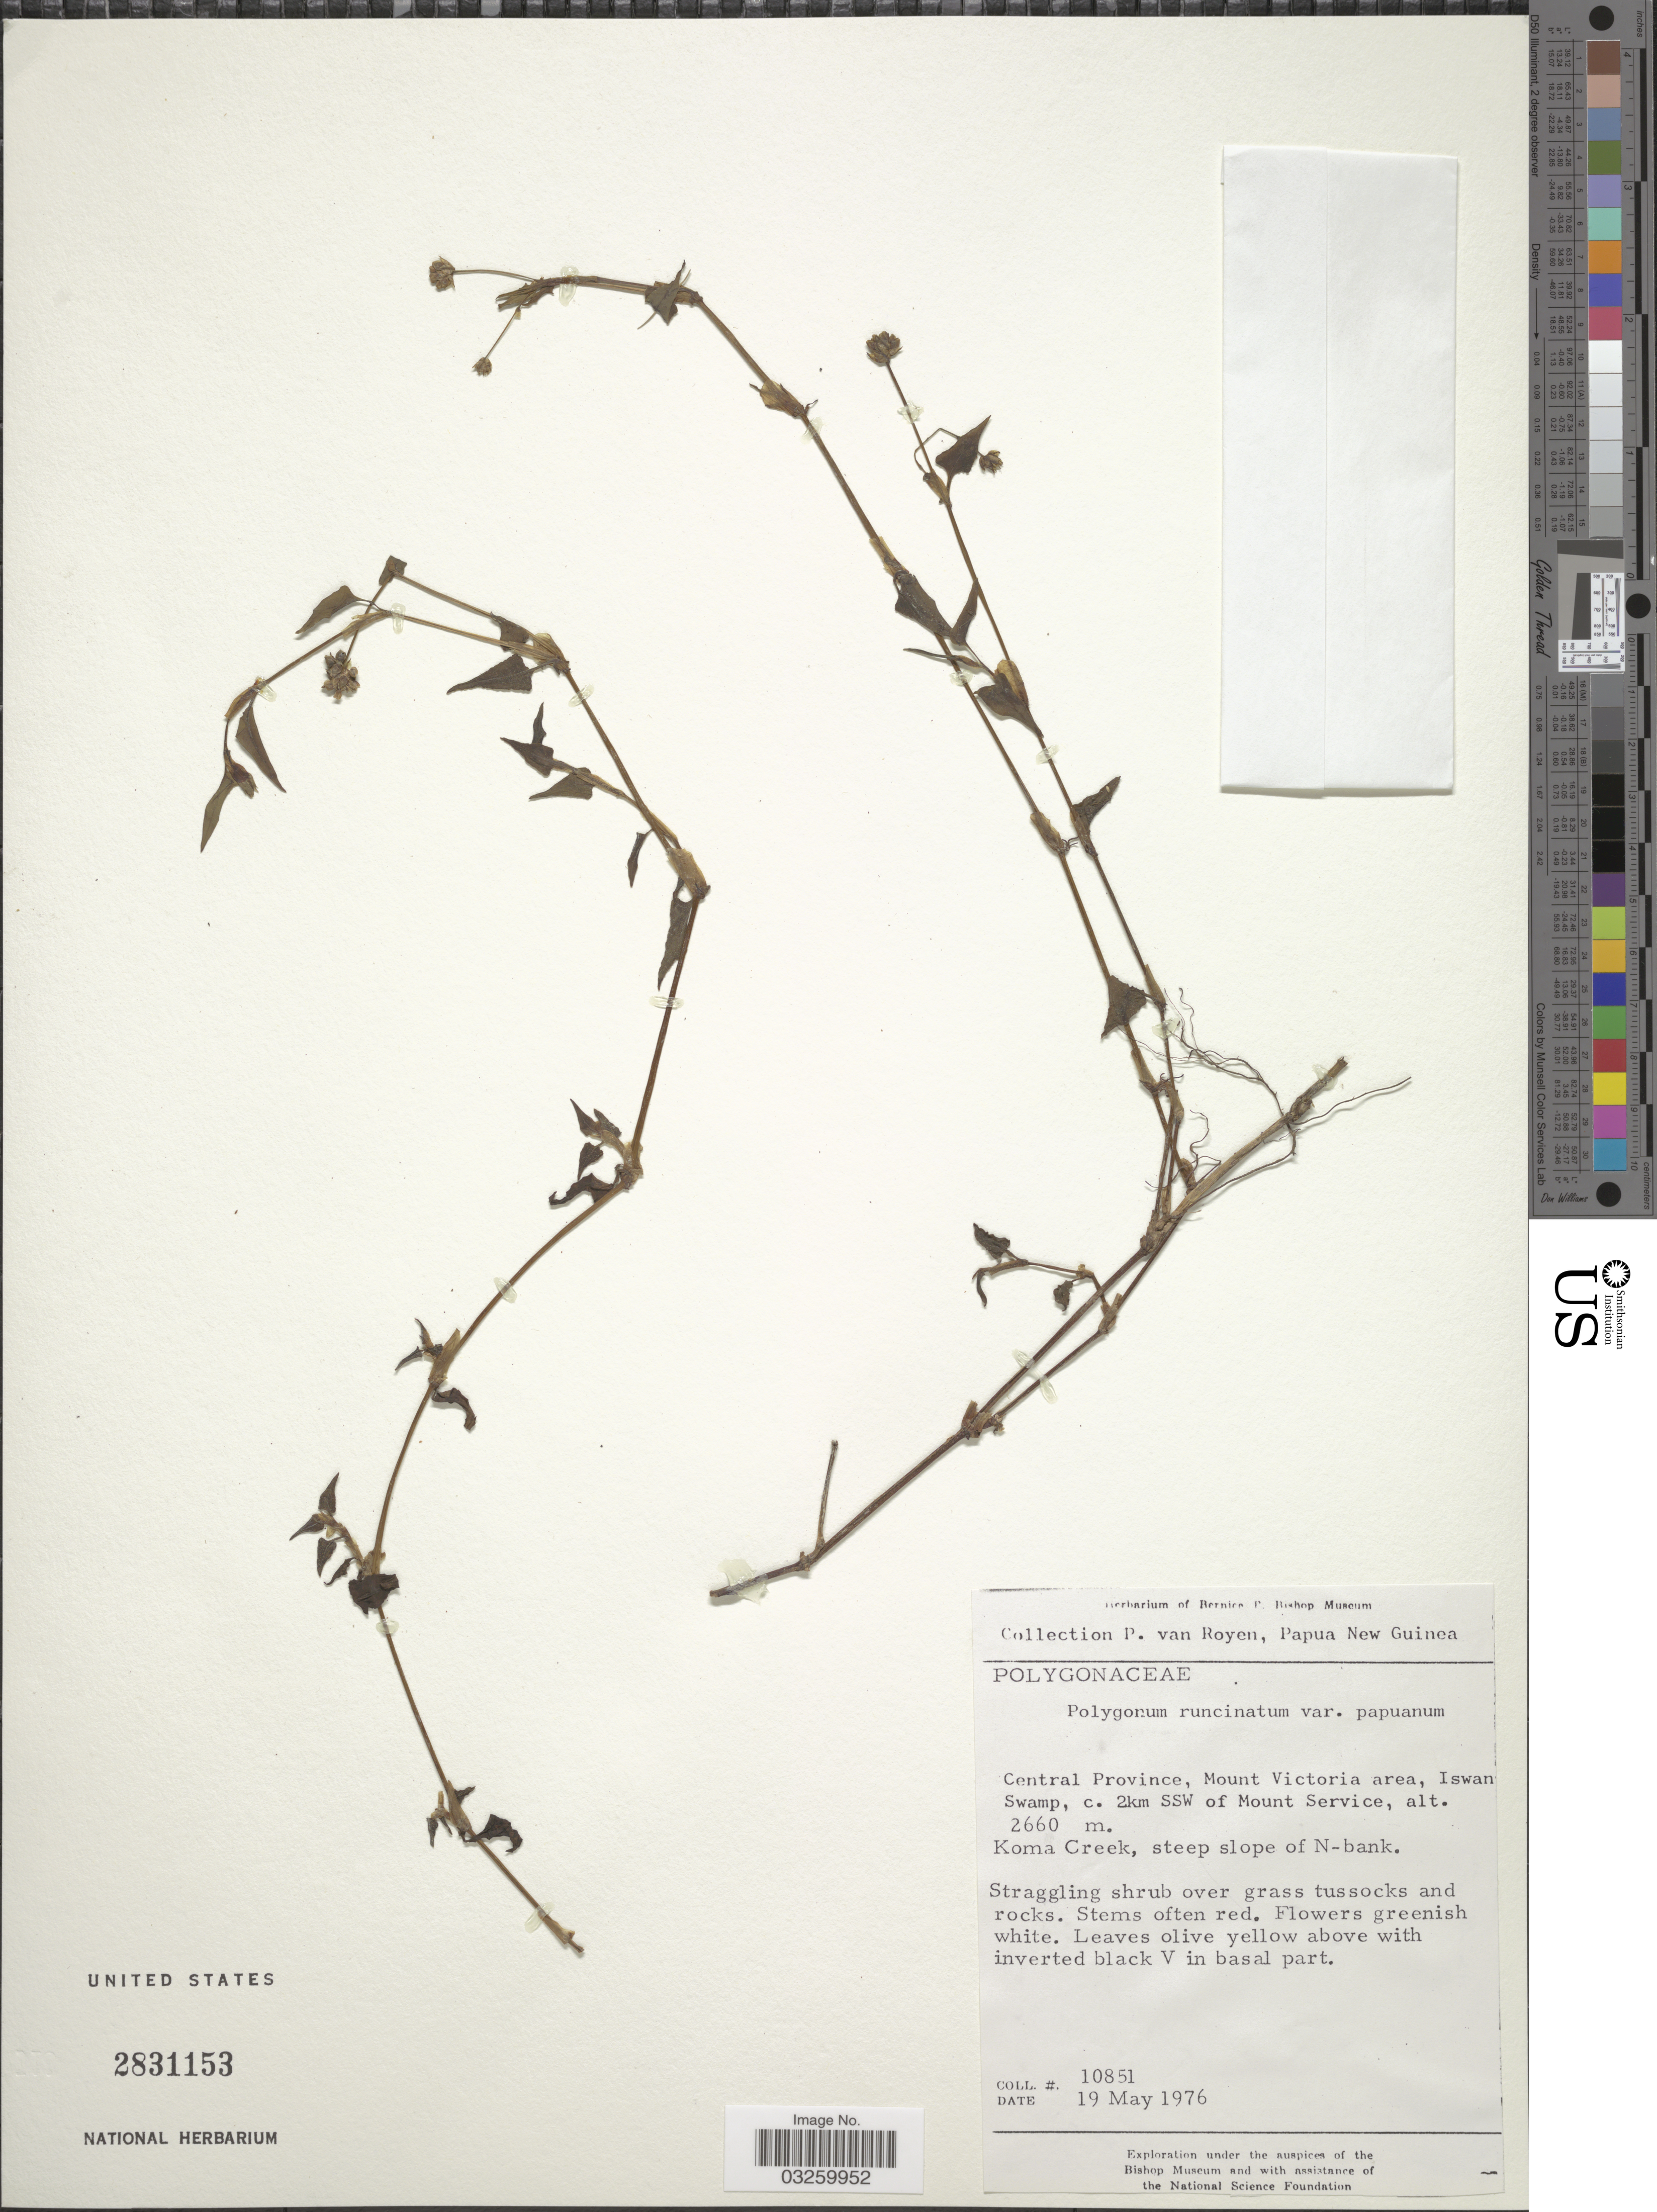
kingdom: Plantae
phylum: Tracheophyta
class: Magnoliopsida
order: Caryophyllales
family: Polygonaceae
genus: Persicaria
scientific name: Persicaria runcinata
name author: (Buch.-Ham.) D. Don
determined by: Wagner, W. L., (BOT), Smithsonian Institution - National Museum of Natural History (UNITED STATES)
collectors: P. van Royen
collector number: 10851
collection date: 1976-05-19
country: Papua New Guinea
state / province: Central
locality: Mount Victoria area, Iswan Swamp, c. 2km SSW of Mount Service. Koma Creek, steep slope of N-bank.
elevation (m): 2660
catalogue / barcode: US 2831153